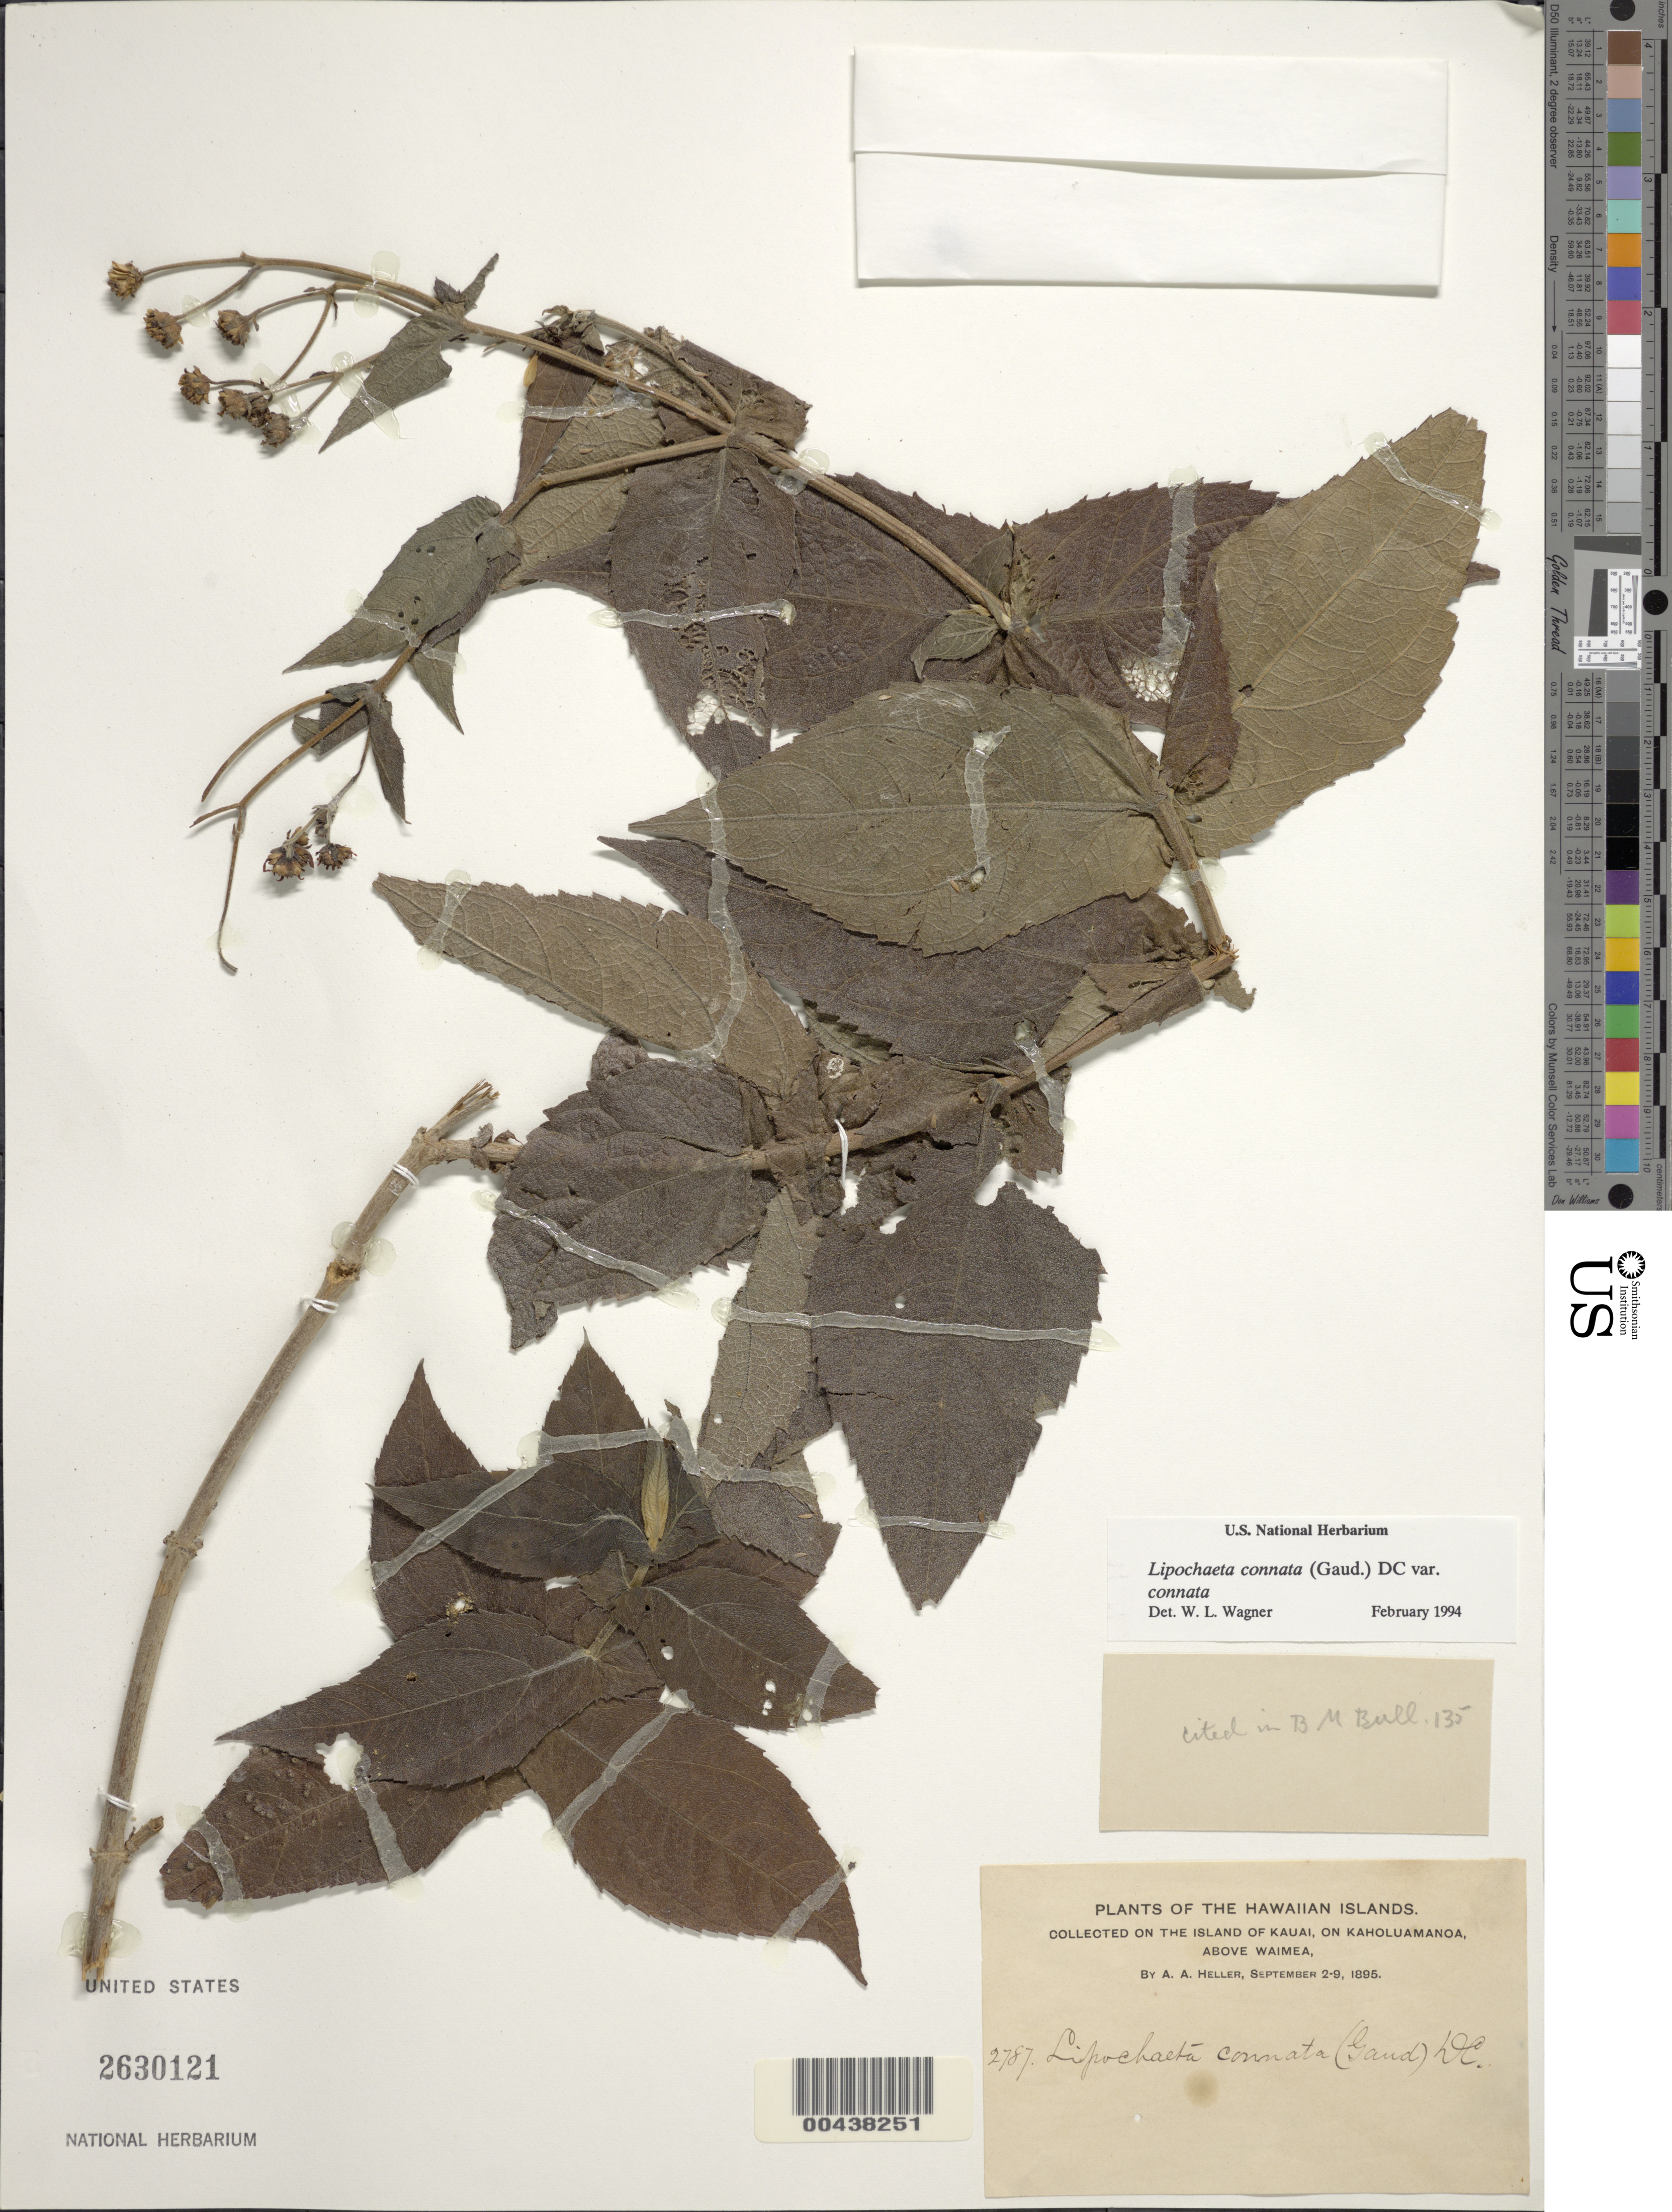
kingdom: Plantae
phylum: Tracheophyta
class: Magnoliopsida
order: Asterales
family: Asteraceae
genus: Lipochaeta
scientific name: Lipochaeta connata subsp. connata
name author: (Gaudich.) DC.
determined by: Wagner, W. L., (BOT), Smithsonian Institution - National Museum of Natural History (UNITED STATES)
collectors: A. A. Heller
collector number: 2787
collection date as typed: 2 Sep 1895 to 9 Sep 1895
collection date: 1895-09-02/1895-09-09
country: United States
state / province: Hawaii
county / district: Kauai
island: Kaua'i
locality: Kaholuamanoa, above Waimea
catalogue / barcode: US 2630121